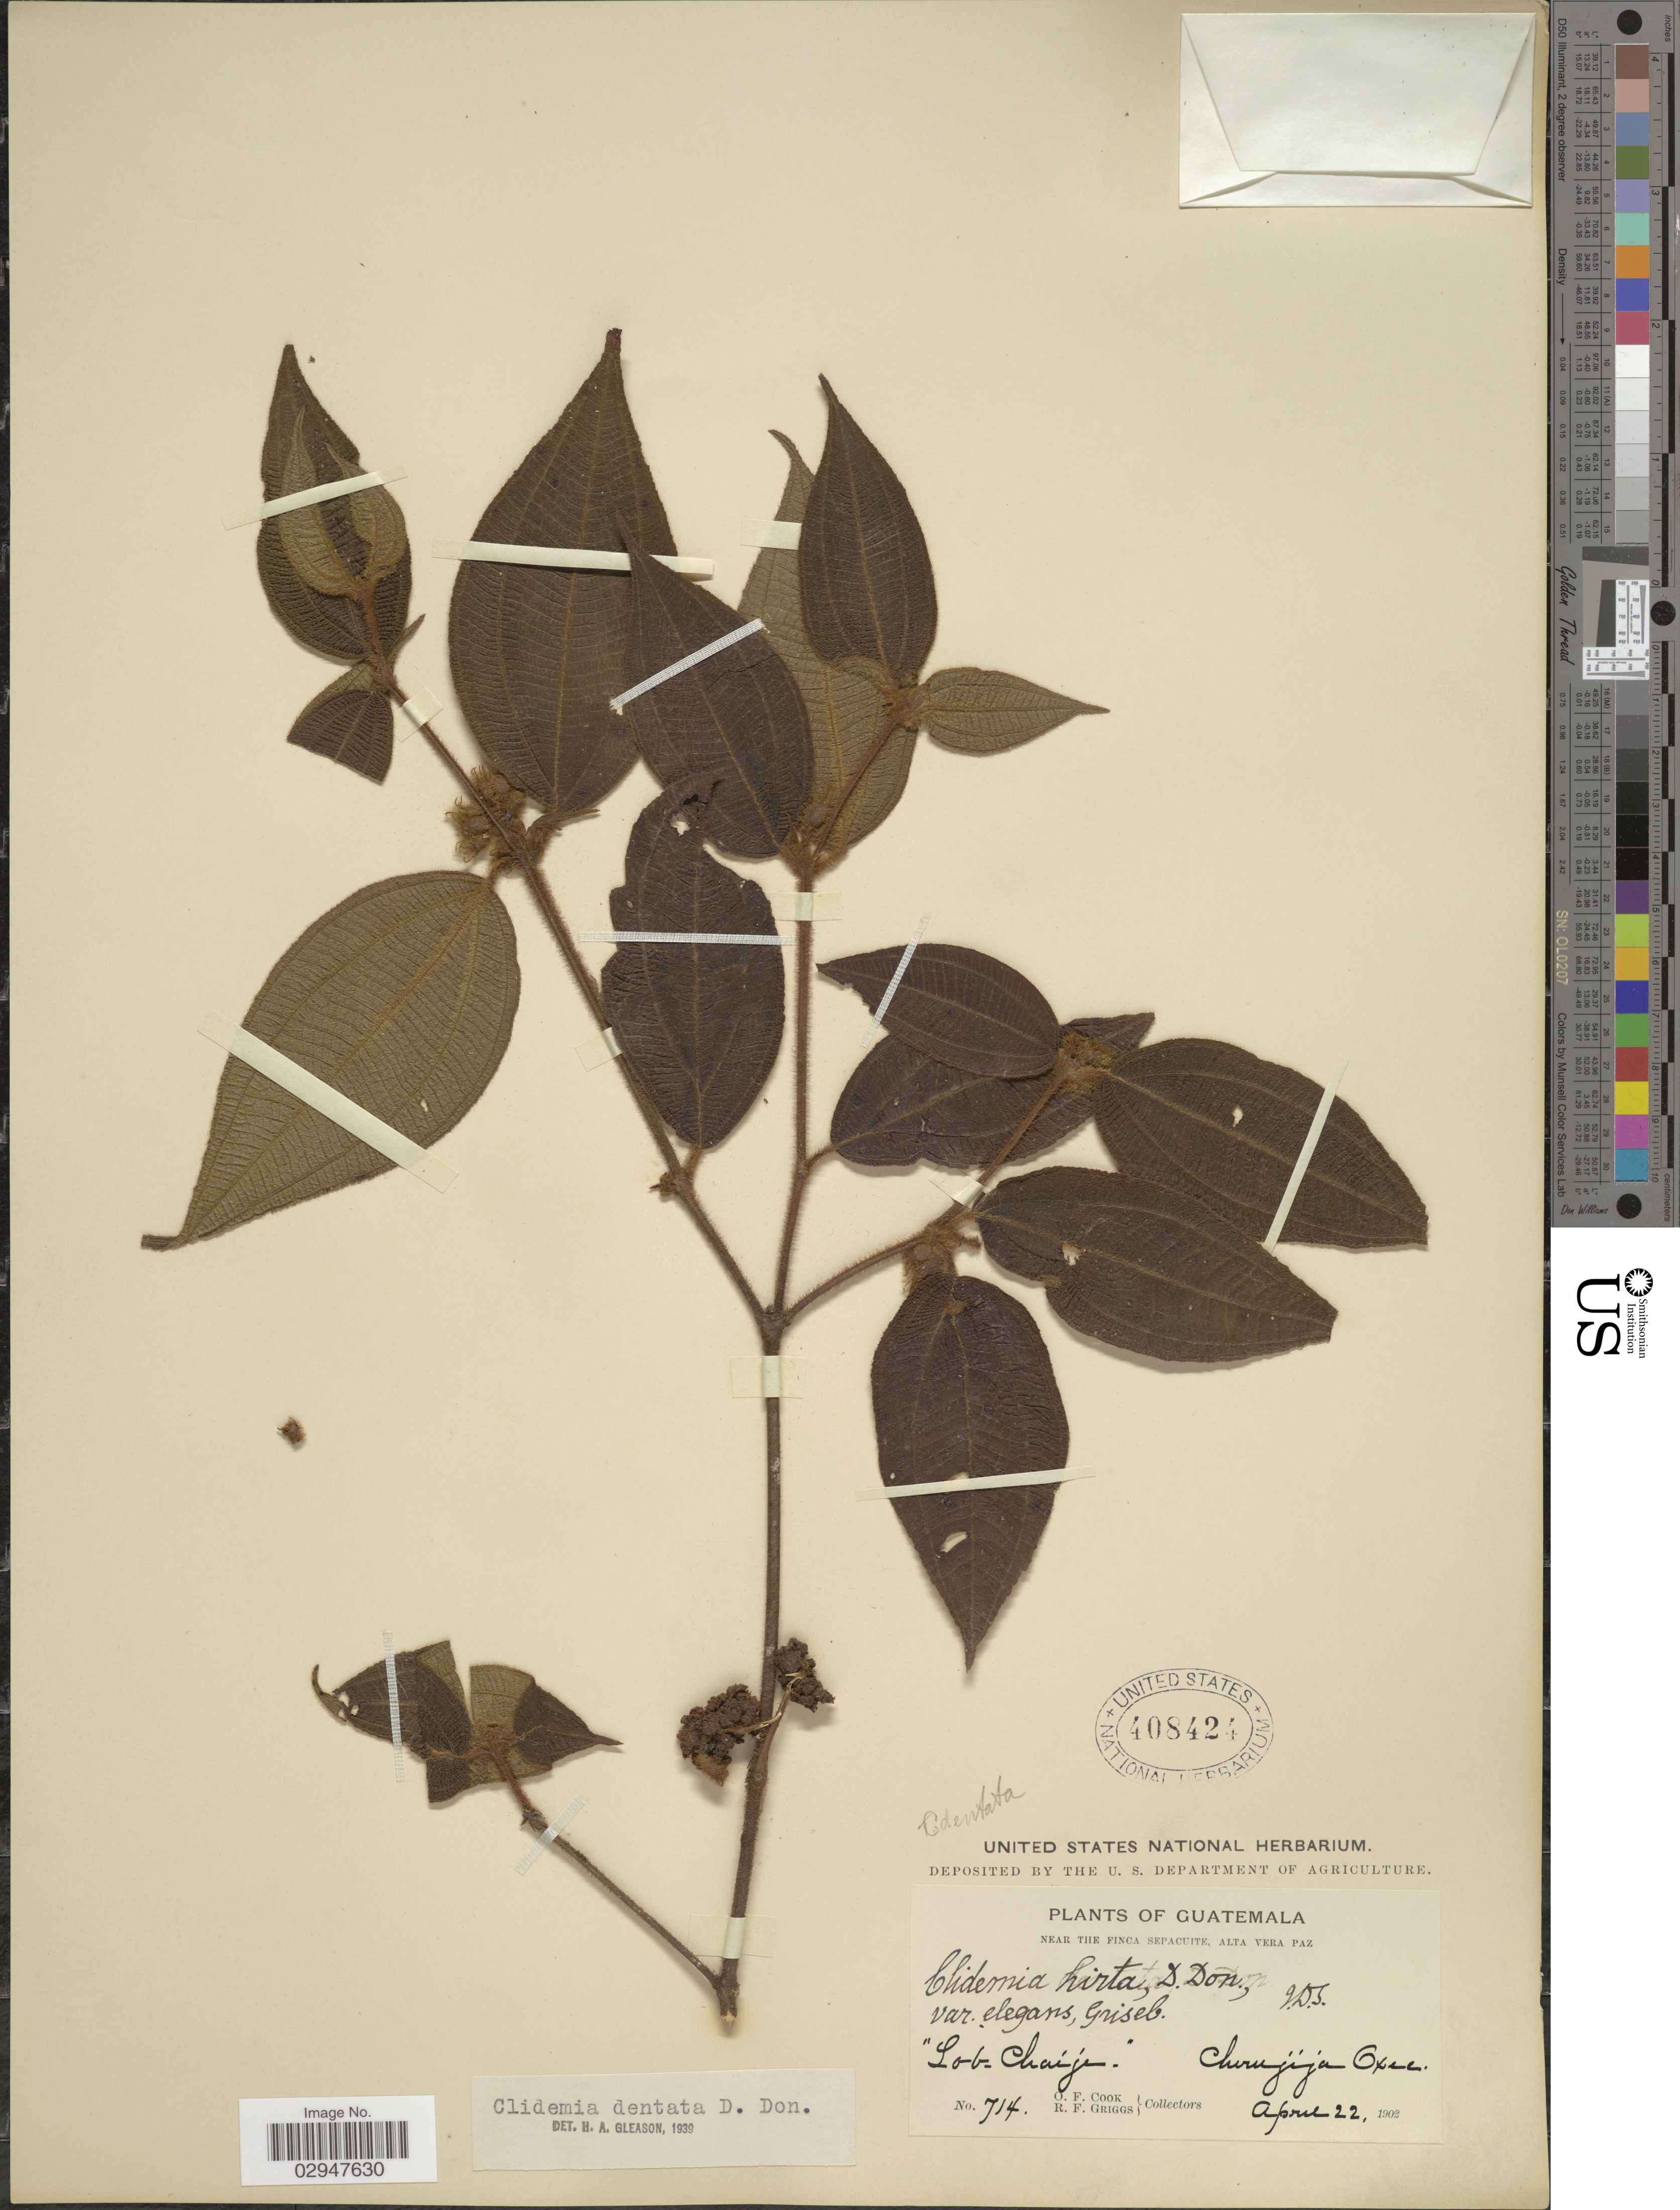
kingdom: Plantae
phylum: Tracheophyta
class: Magnoliopsida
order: Myrtales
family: Melastomataceae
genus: Clidemia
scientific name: Clidemia dentata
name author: D. Don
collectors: O. F. Cook & R. F. Griggs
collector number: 714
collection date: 1902-04-22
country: Guatemala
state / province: Alta Verapaz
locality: Near the Finca Sepacuite, Alta Vera Paz.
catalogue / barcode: US 408424